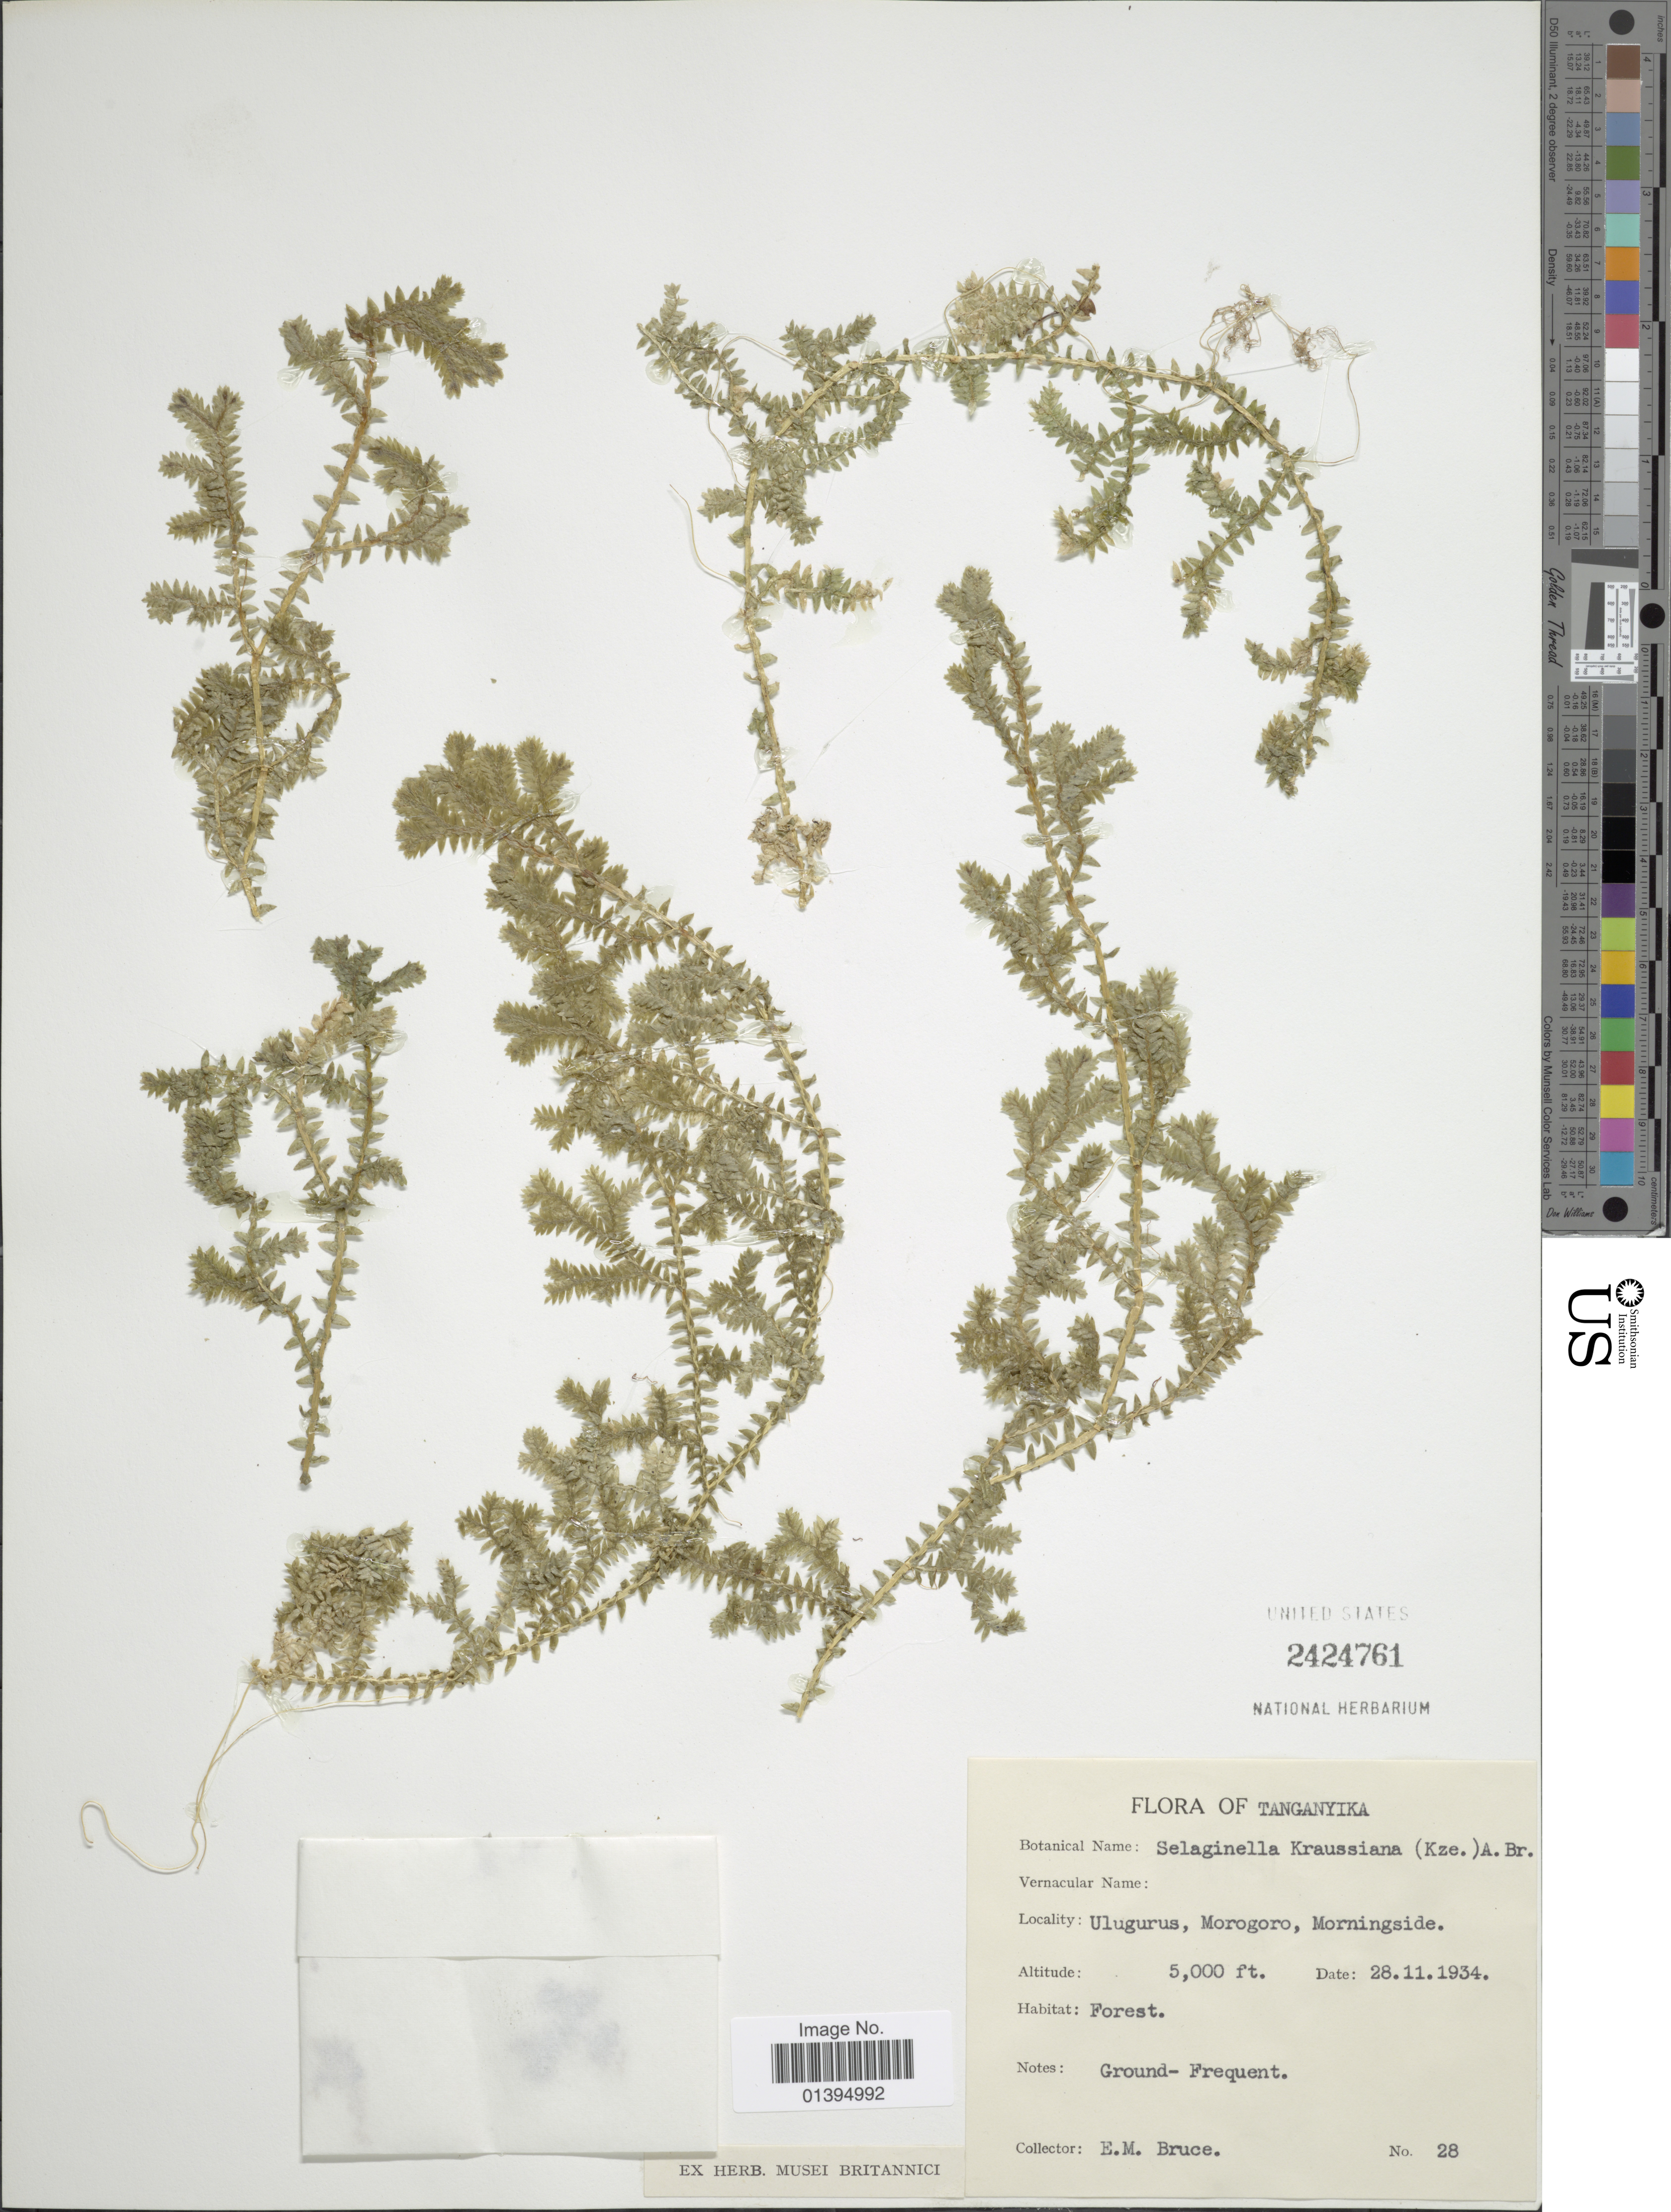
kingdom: Plantae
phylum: Tracheophyta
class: Lycopodiopsida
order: Selaginellales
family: Selaginellaceae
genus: Selaginella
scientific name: Selaginella kraussiana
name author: (Kunze) A. Braun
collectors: E. Bruce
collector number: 28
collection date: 1934-11-28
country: Tanzania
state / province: Morogoro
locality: Tanganyika, Ulugurus, Morningside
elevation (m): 1524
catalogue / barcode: US 2424761